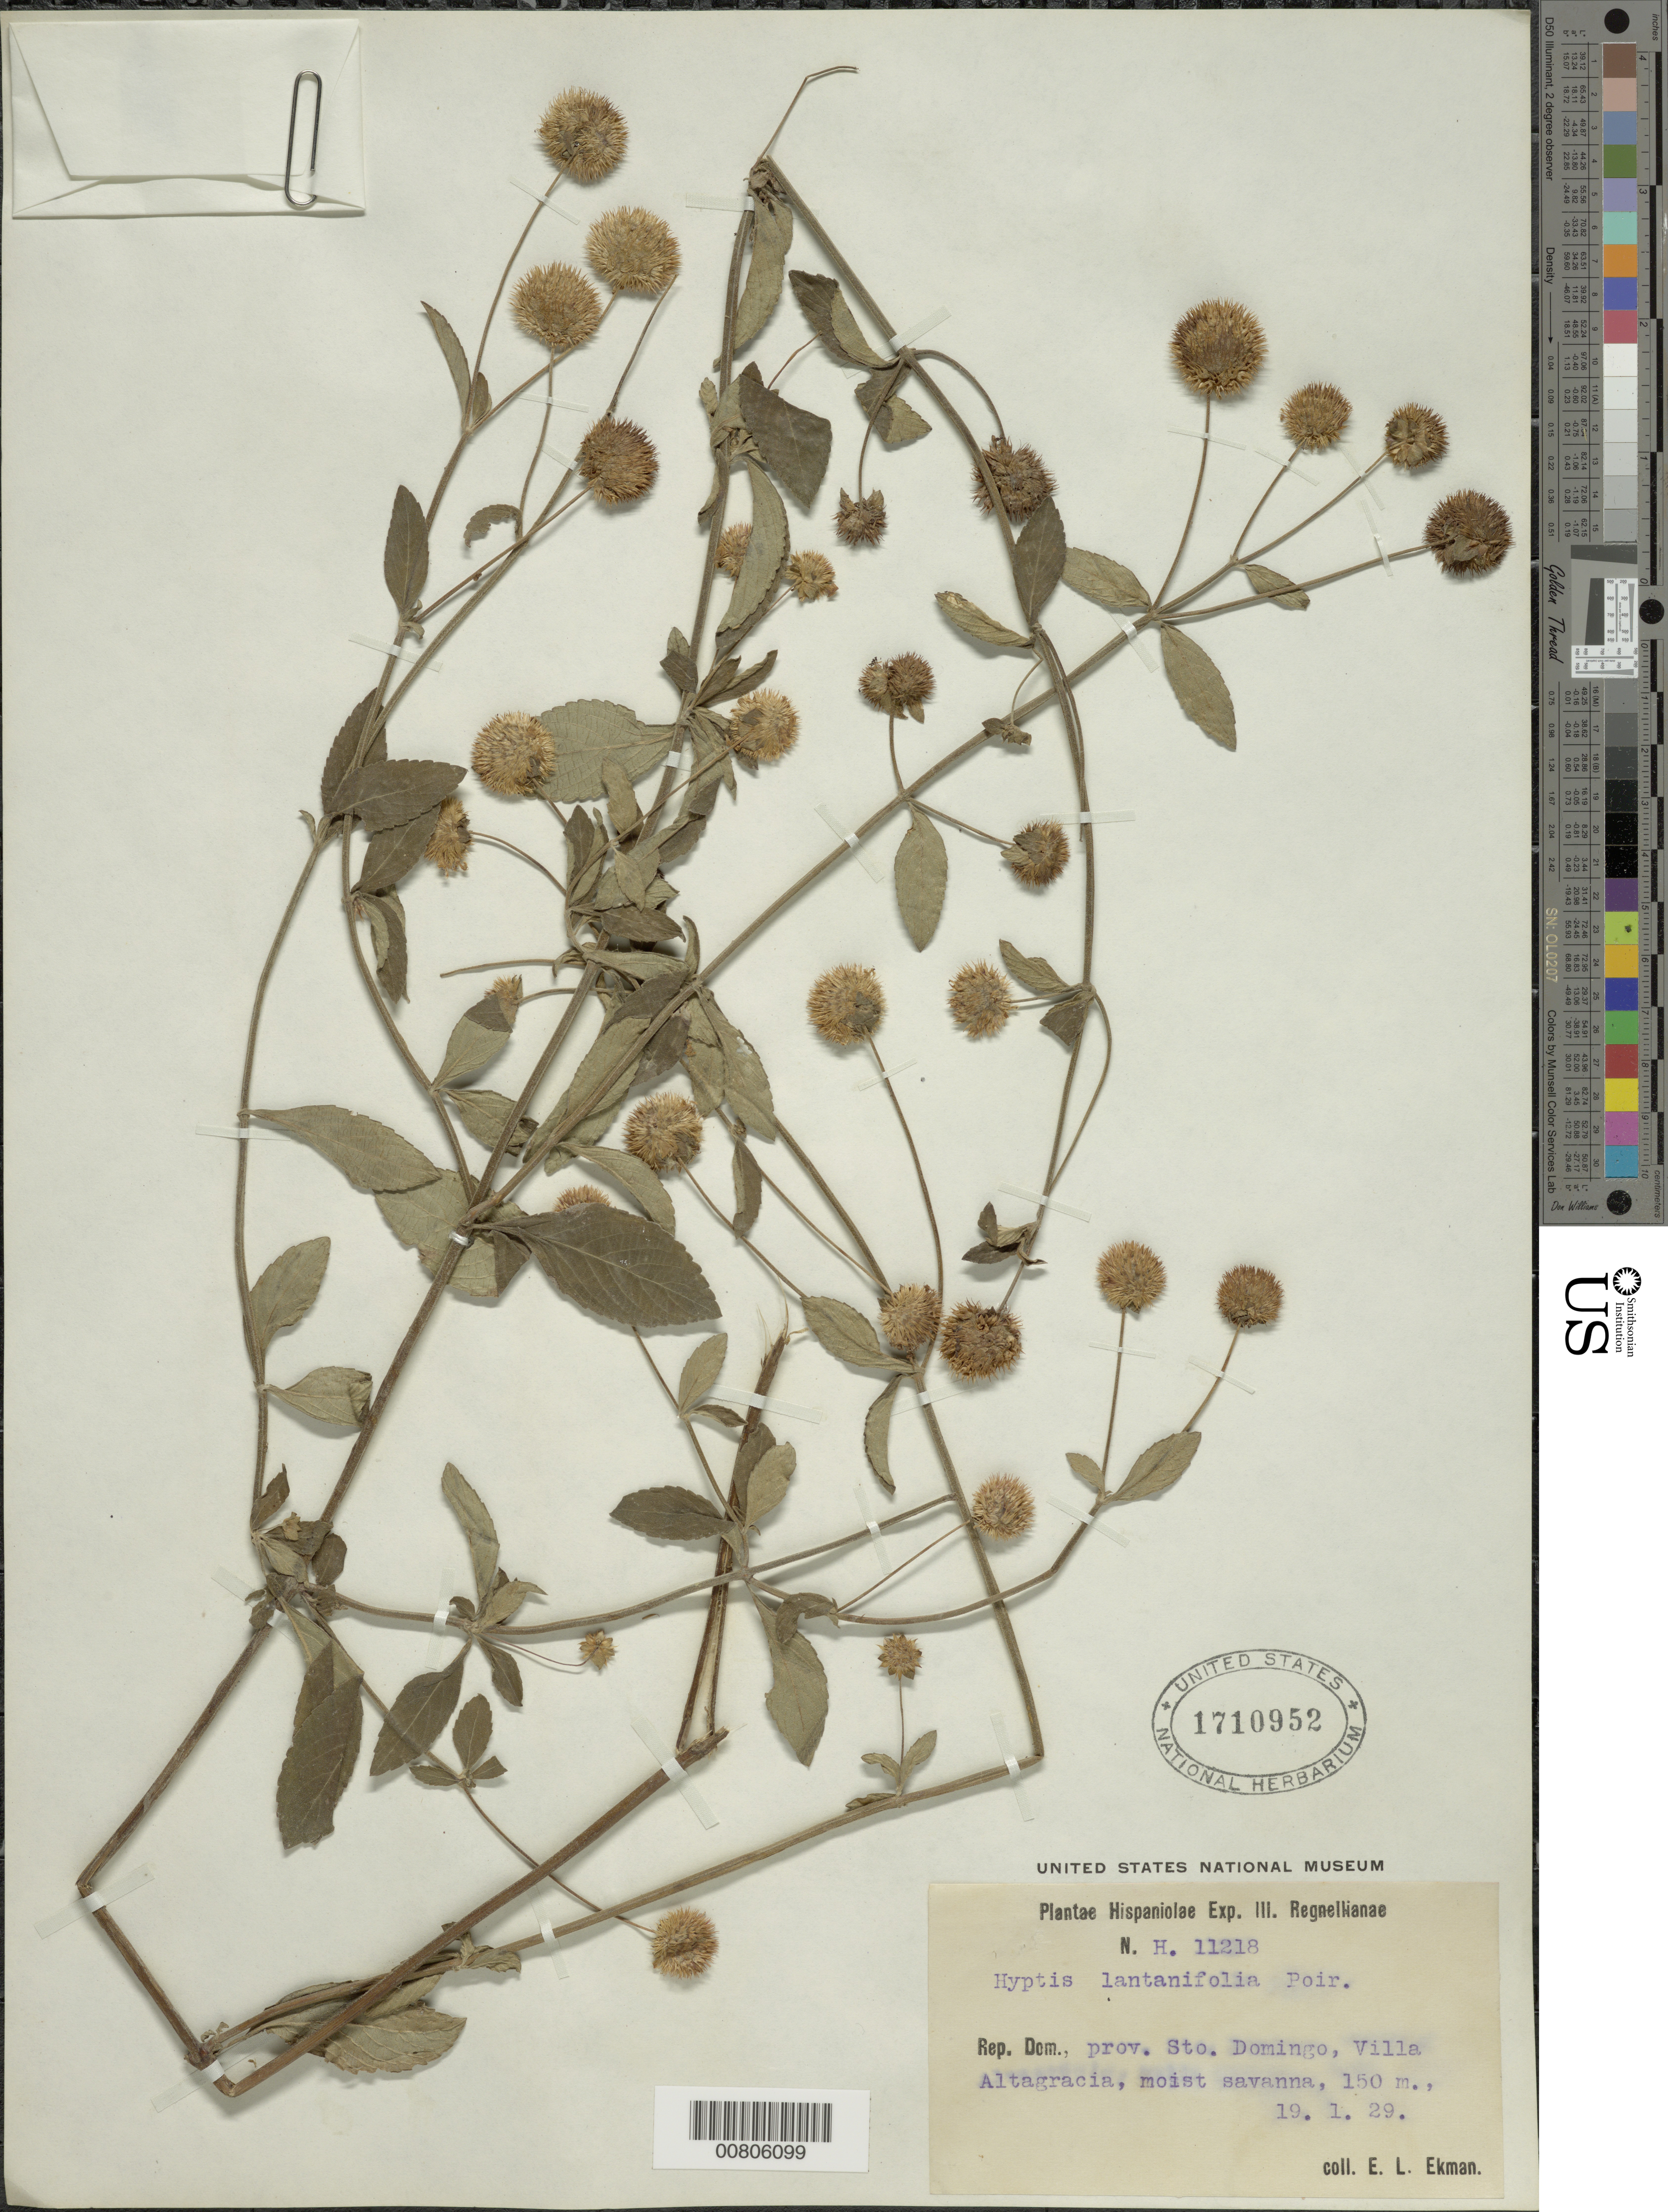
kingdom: Plantae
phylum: Tracheophyta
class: Magnoliopsida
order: Lamiales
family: Lamiaceae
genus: Hyptis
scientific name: Hyptis lantanifolia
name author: Poit.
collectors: E. L. Ekman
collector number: H 11218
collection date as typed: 19 Jan 1929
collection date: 1929-01-19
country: Dominican Republic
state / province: Distrito Nacional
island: Hispaniola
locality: Villa Altagracia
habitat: Moist savannah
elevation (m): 150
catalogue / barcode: US 1710952